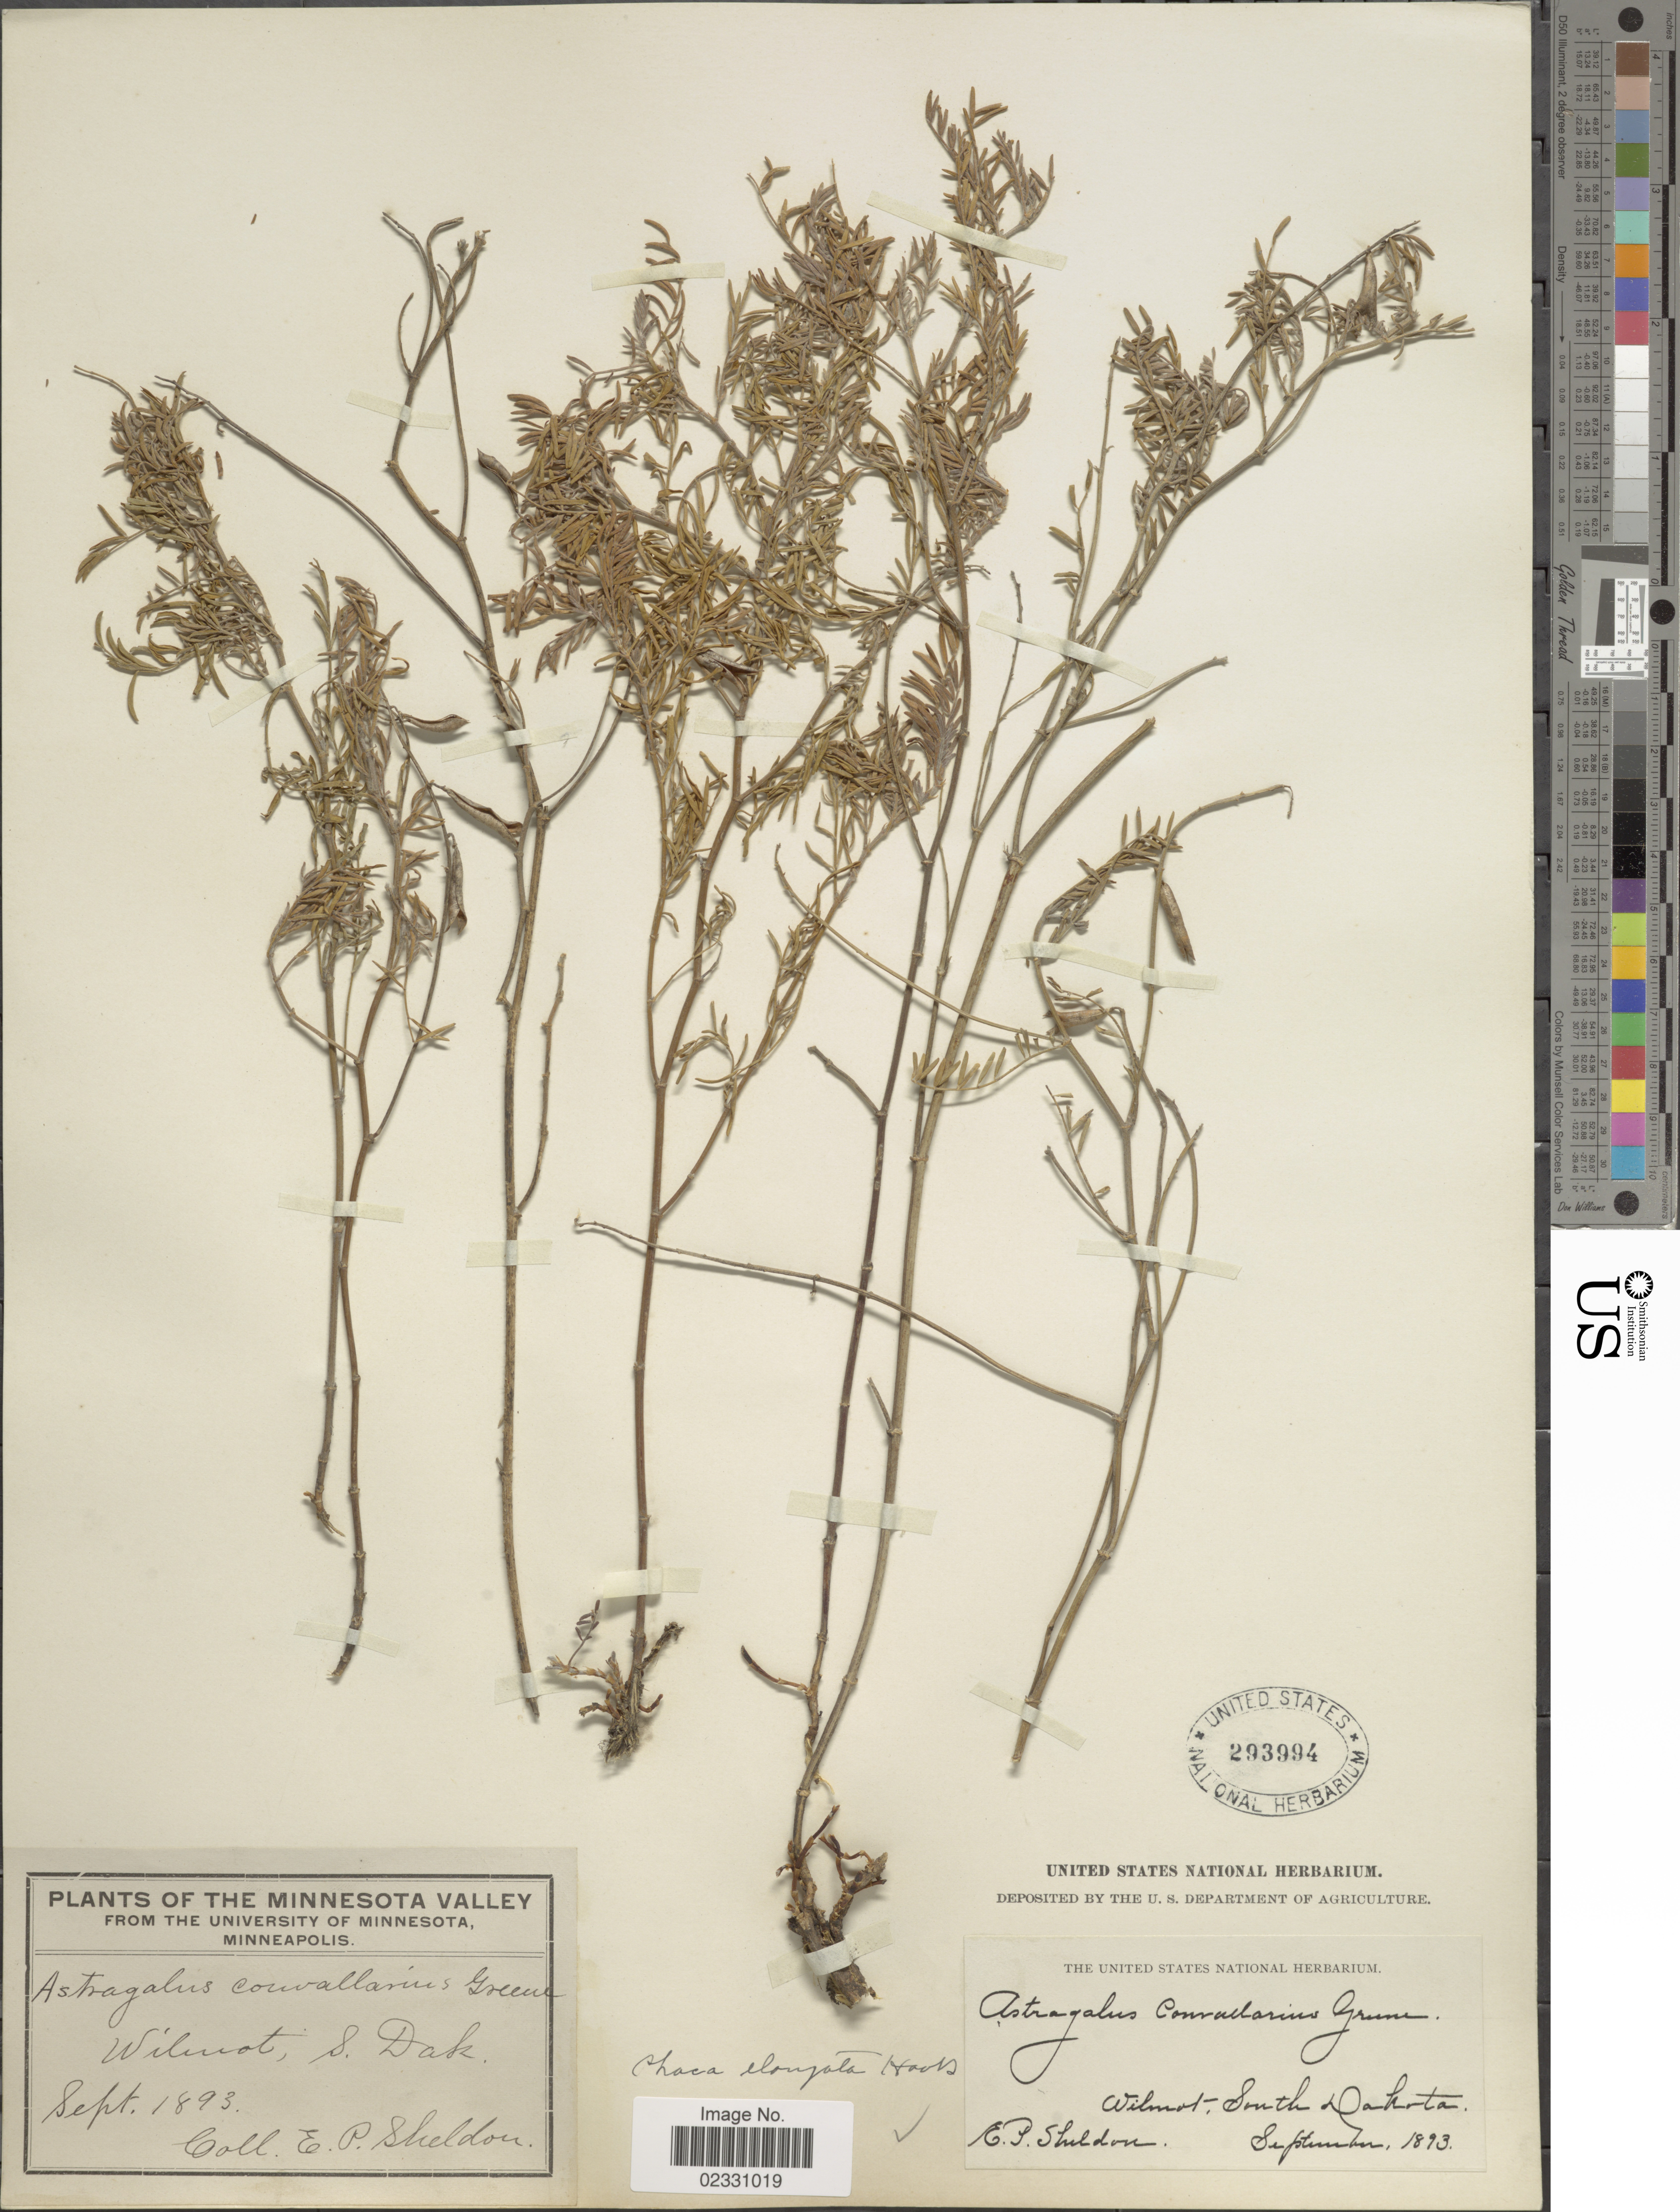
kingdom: Plantae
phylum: Tracheophyta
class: Magnoliopsida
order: Fabales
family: Fabaceae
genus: Astragalus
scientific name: Astragalus elongatus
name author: Willd.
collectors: E. P. Sheldon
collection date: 1893-09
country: United States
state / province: South Dakota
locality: Wilmot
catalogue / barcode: US 293994